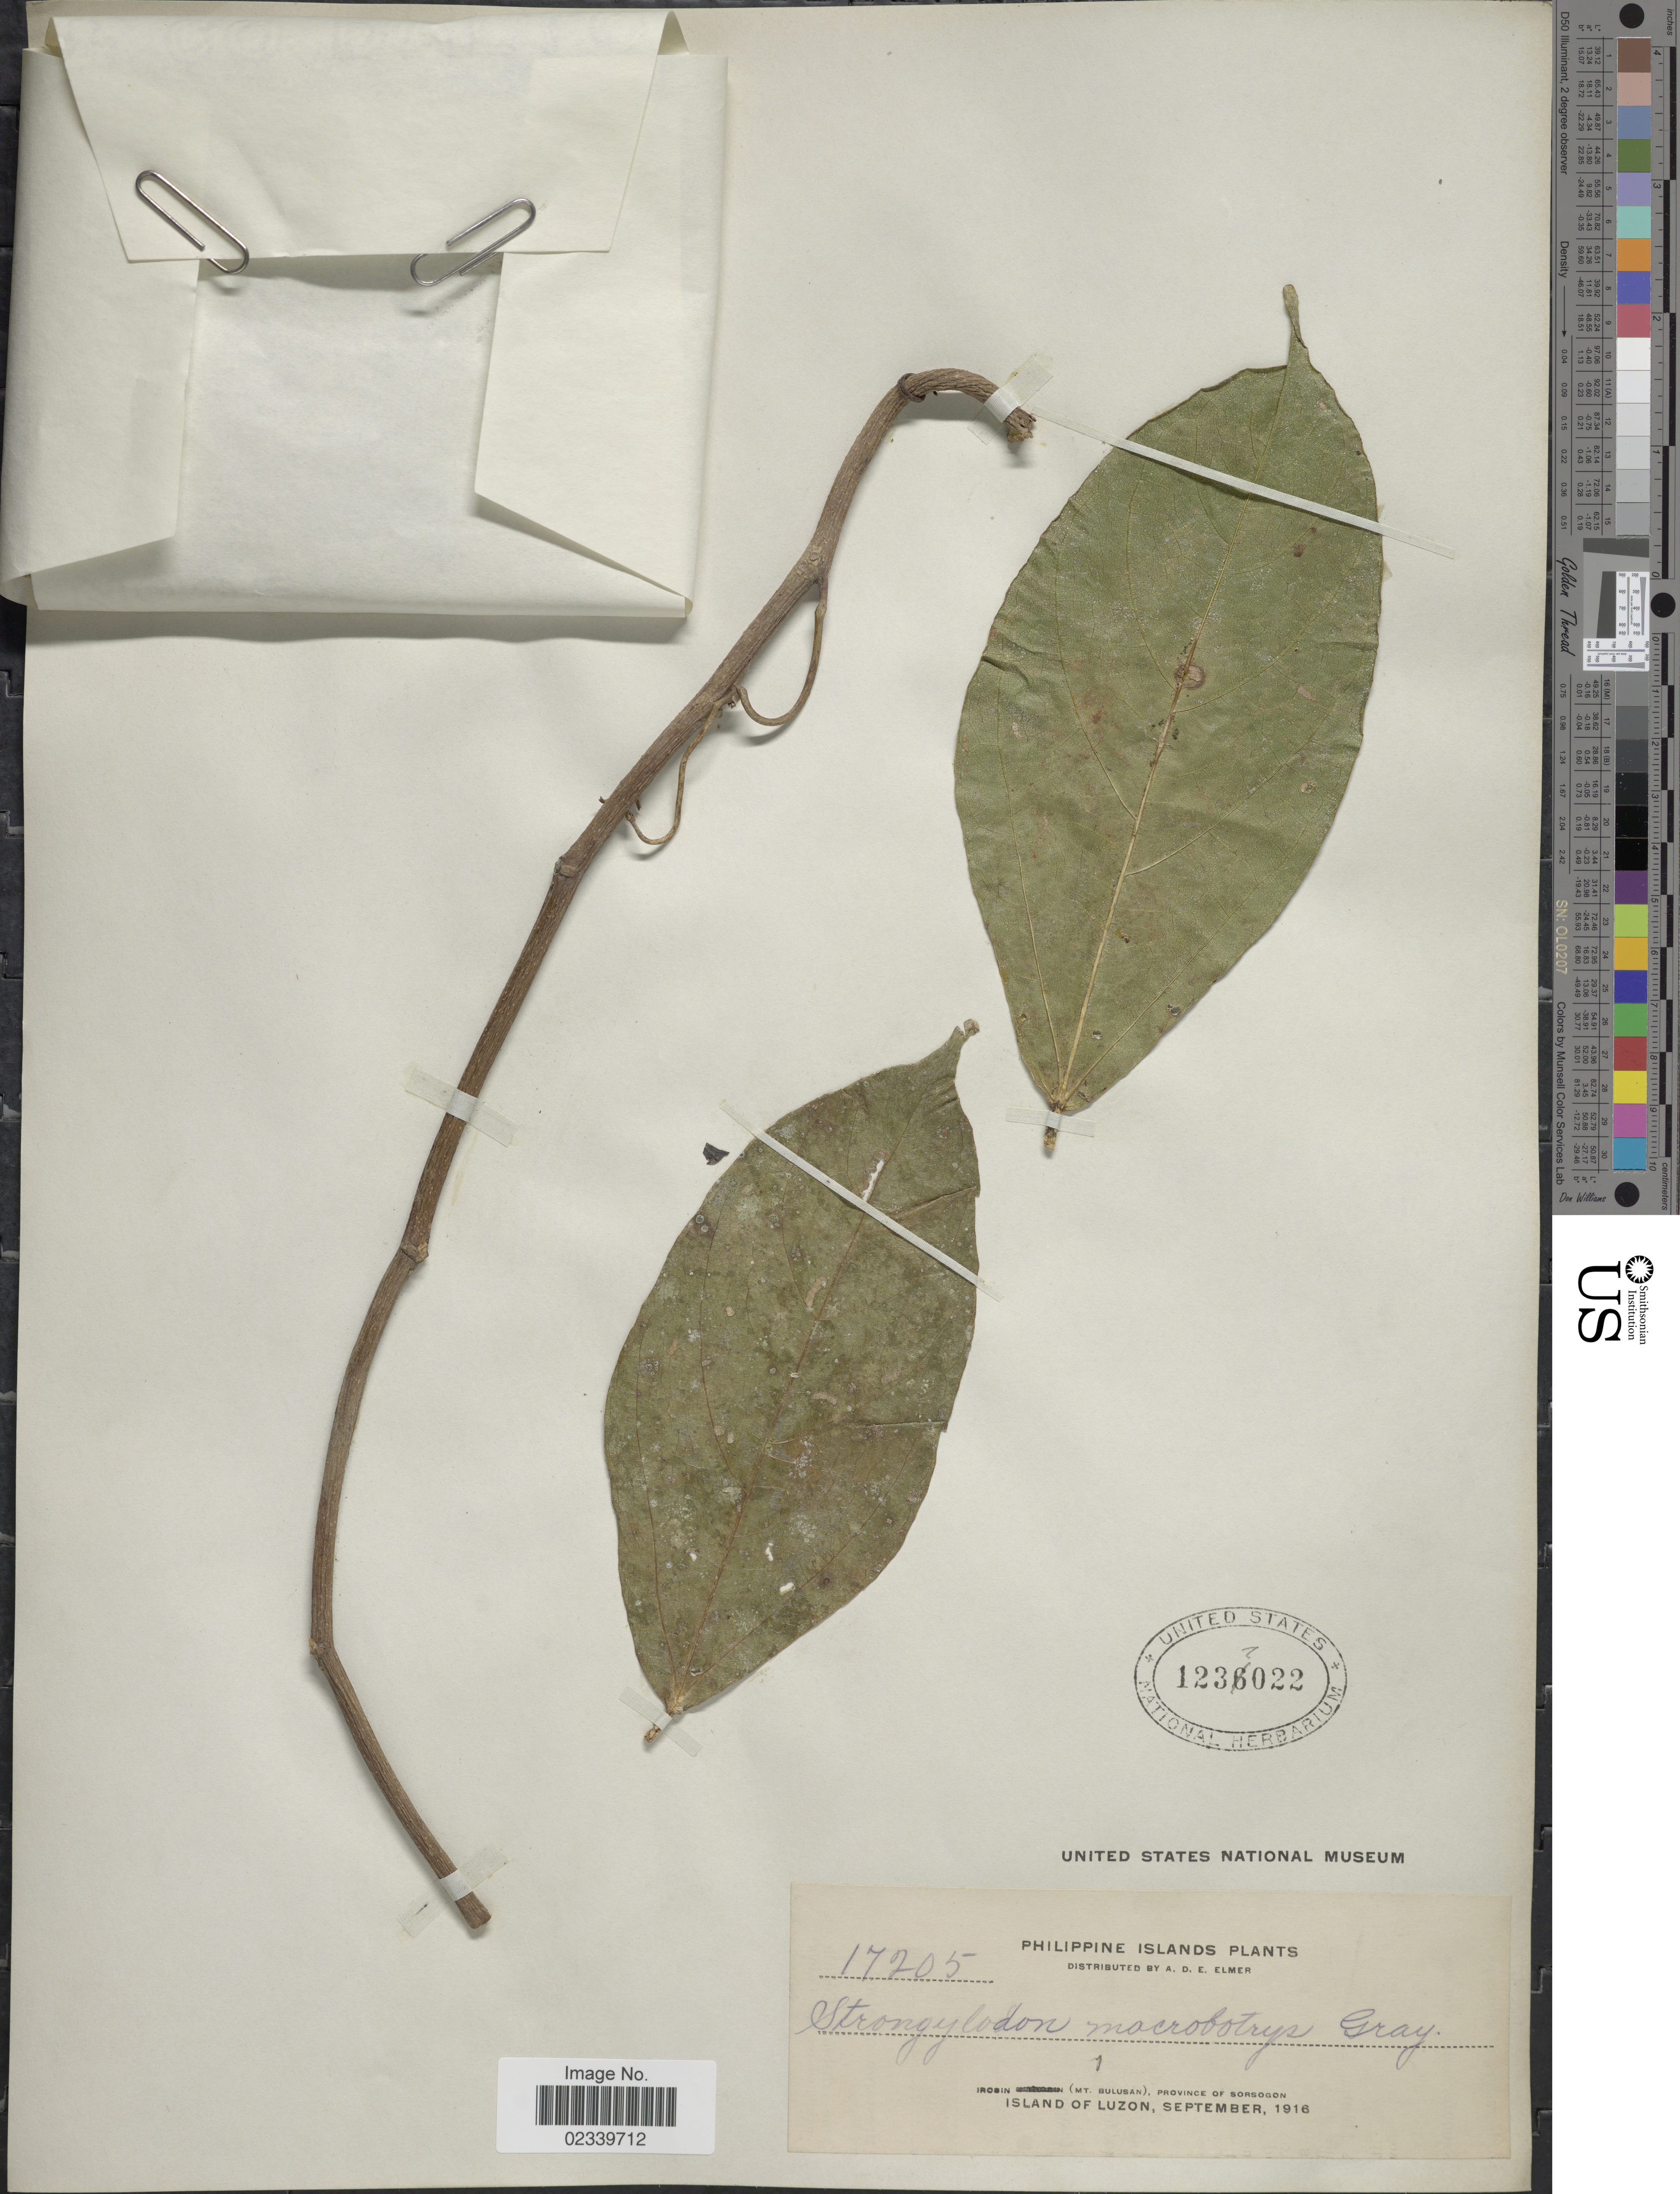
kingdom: Plantae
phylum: Tracheophyta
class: Magnoliopsida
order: Fabales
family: Fabaceae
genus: Strongylodon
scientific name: Strongylodon macrobotrys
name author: A. Gray in Wilkes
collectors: A. D. E. Elmer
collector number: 17205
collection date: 1916-09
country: Philippines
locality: Irosin (Mt. Bulusan), Province of Sorsogon.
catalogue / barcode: US 1232022